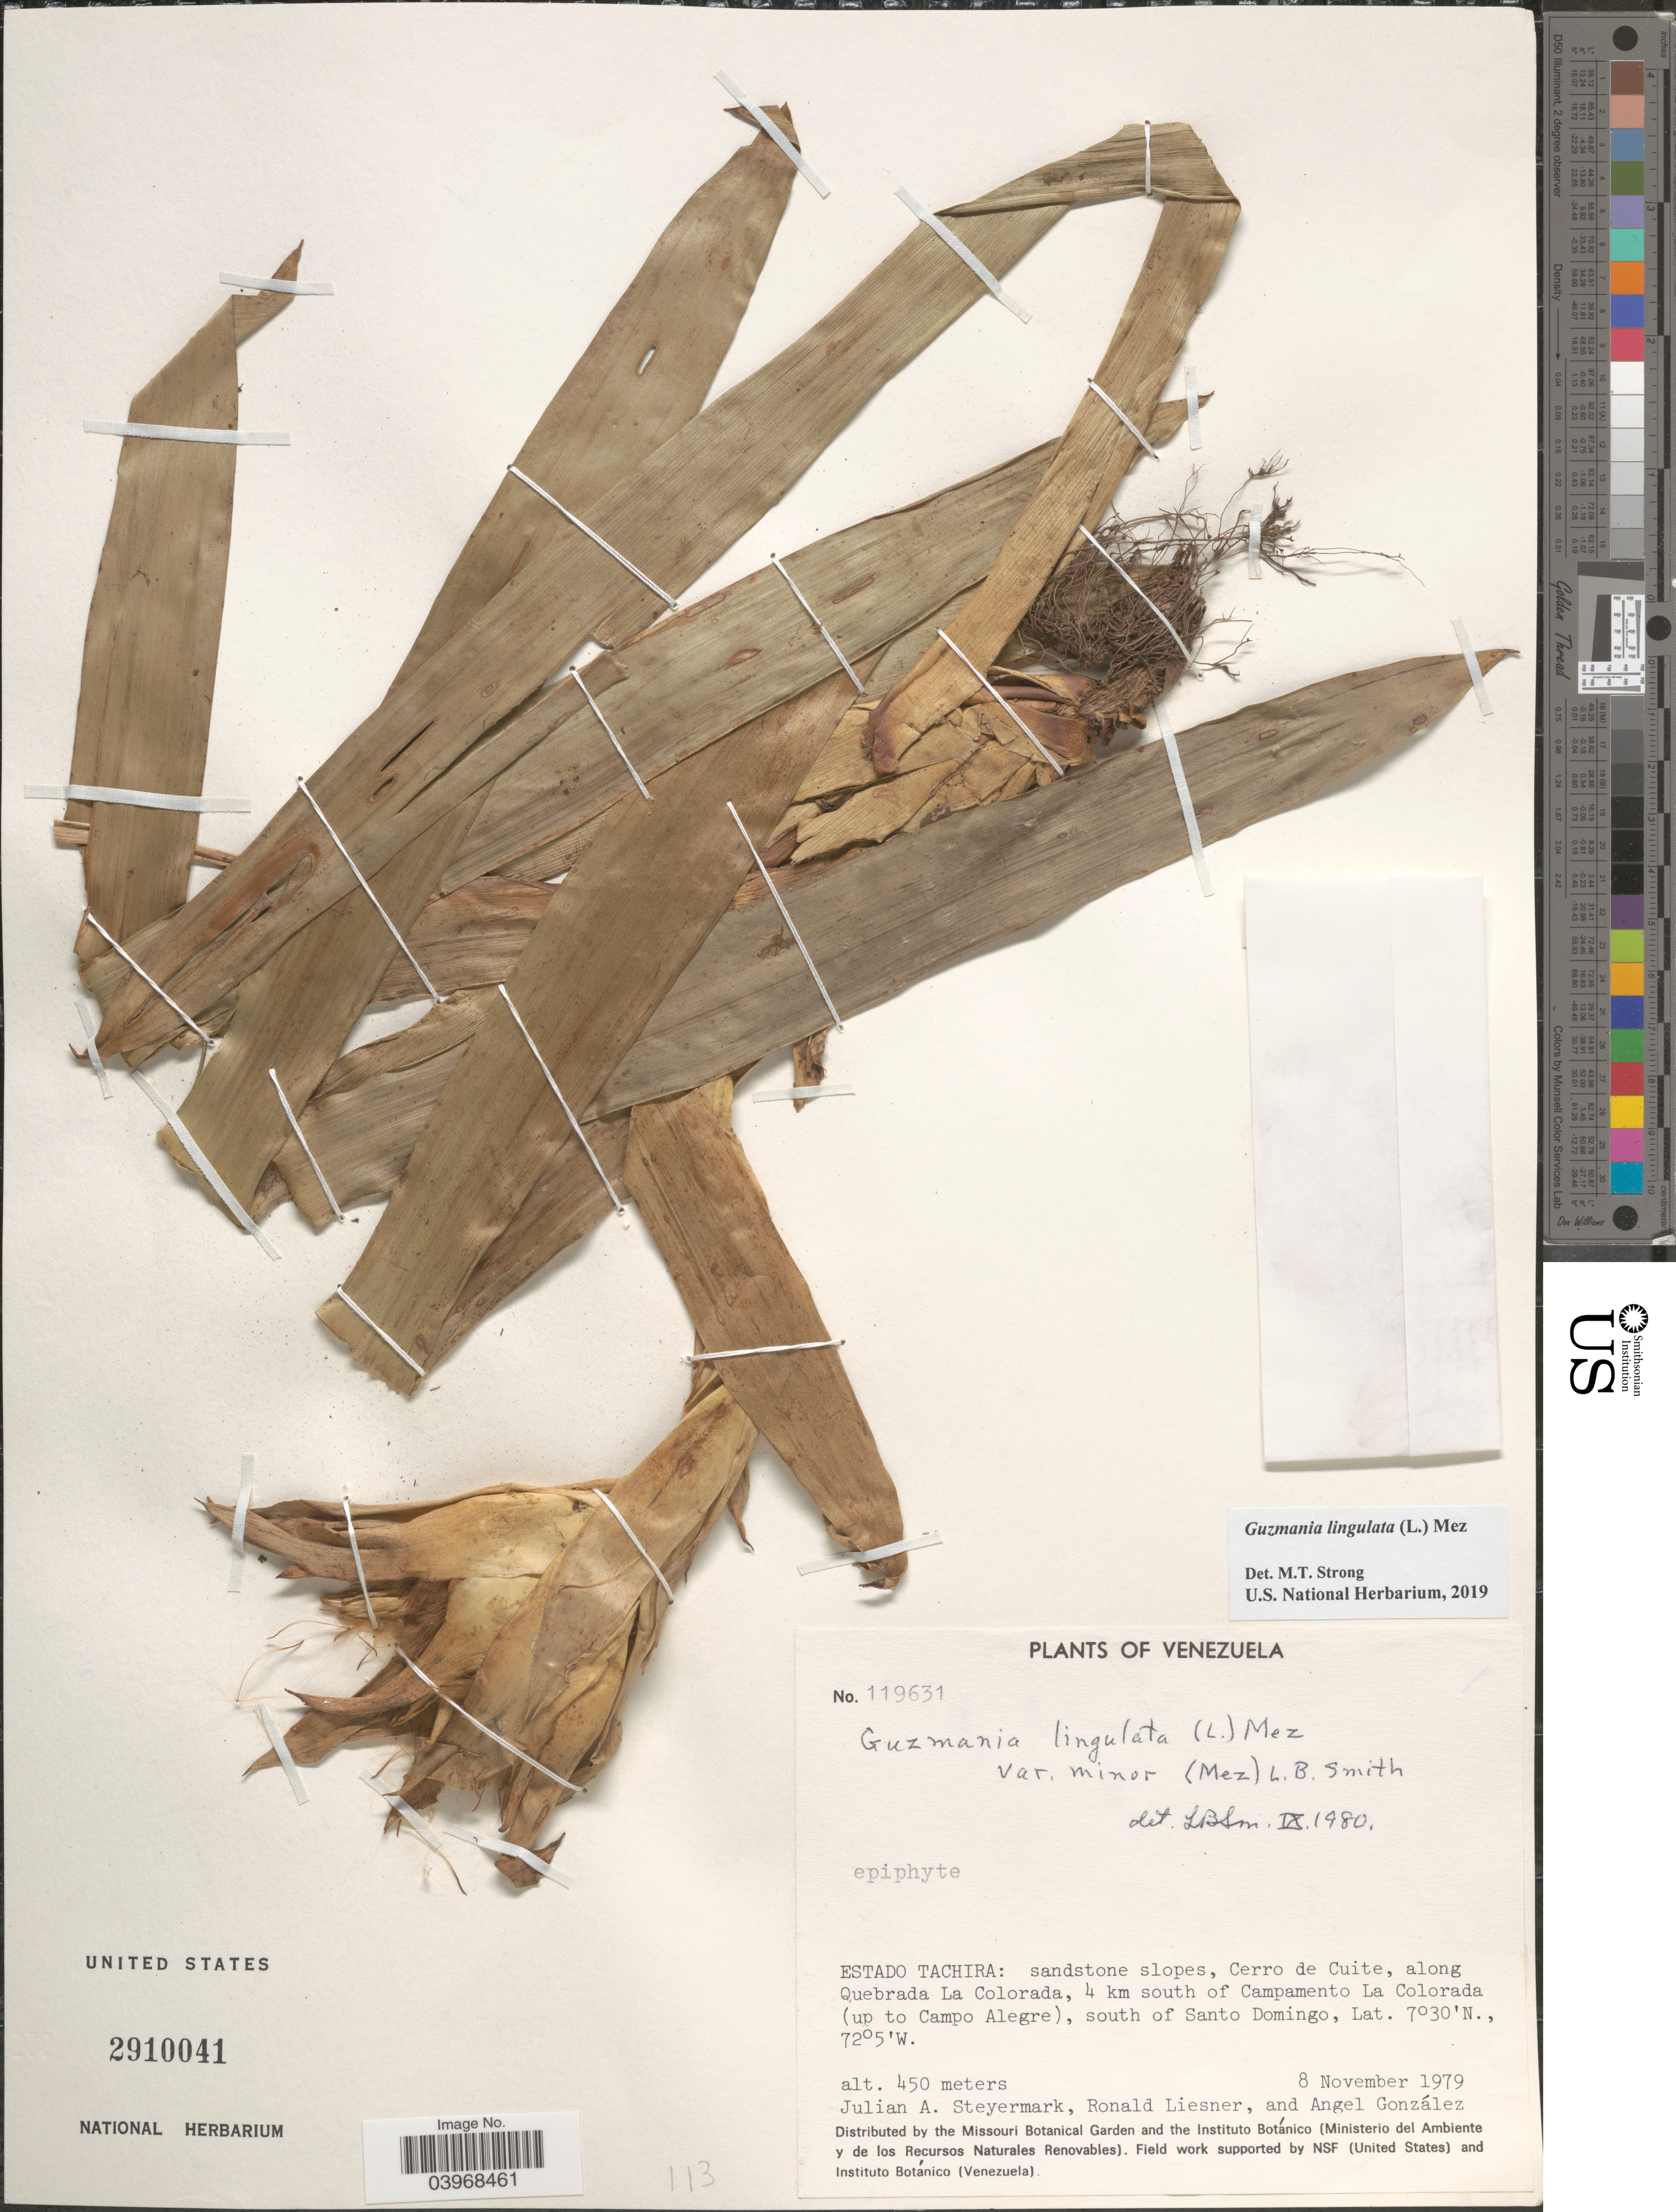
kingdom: Plantae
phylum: Tracheophyta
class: Liliopsida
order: Poales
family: Bromeliaceae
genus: Guzmania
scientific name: Guzmania lingulata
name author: (L.) Mez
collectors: J. Steyermark, R. L. Liesner & A. C. González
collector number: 119631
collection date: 1979-11-08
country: Venezuela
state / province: Tachira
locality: Cerro de Cuite, along Quebrada La Colorada, 4 km south of Campamento La Colorada (up to Campo Alegre), south of Santo Domingo.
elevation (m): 450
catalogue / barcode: US 2910041